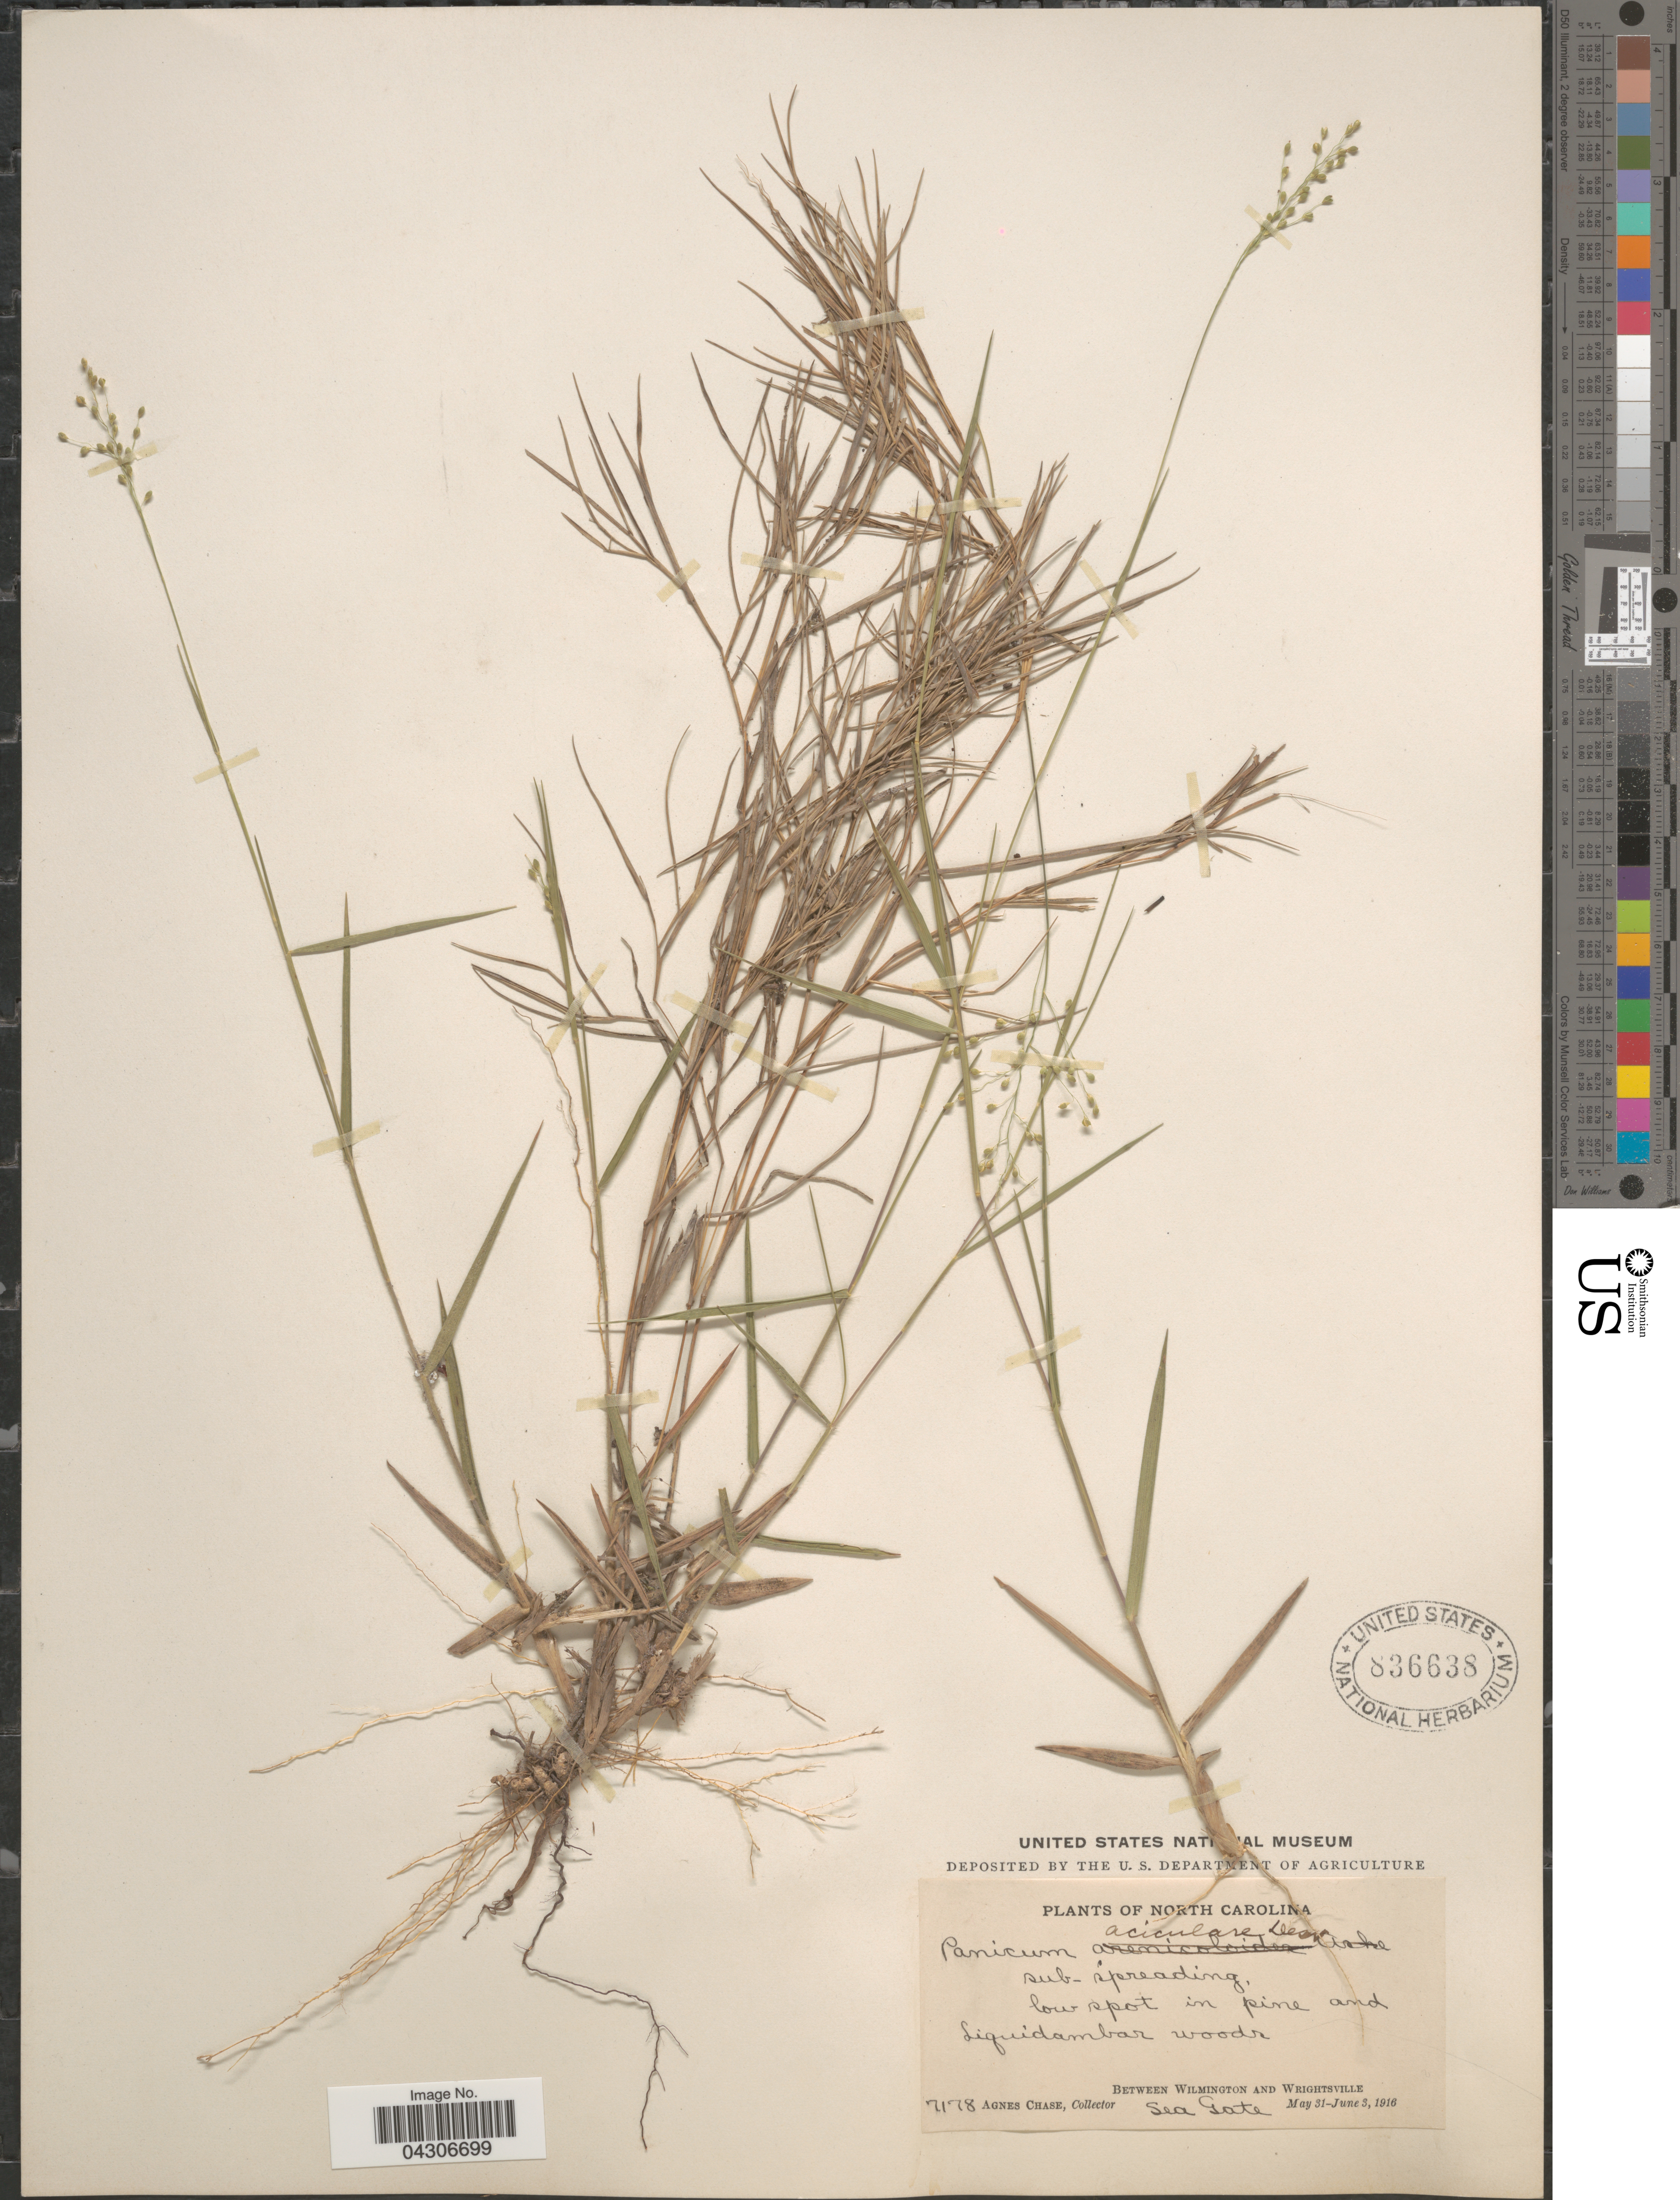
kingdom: Plantae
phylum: Tracheophyta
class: Liliopsida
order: Poales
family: Poaceae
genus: Dichanthelium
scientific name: Dichanthelium aciculare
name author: (Desv. ex Poir.) Gould & C.A. Clark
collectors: A. Chase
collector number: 7178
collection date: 1916-05-31/1916-06-03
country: United States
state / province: North Carolina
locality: Between Wilmington And Wrightsville. Sea Gate.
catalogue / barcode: US 836638